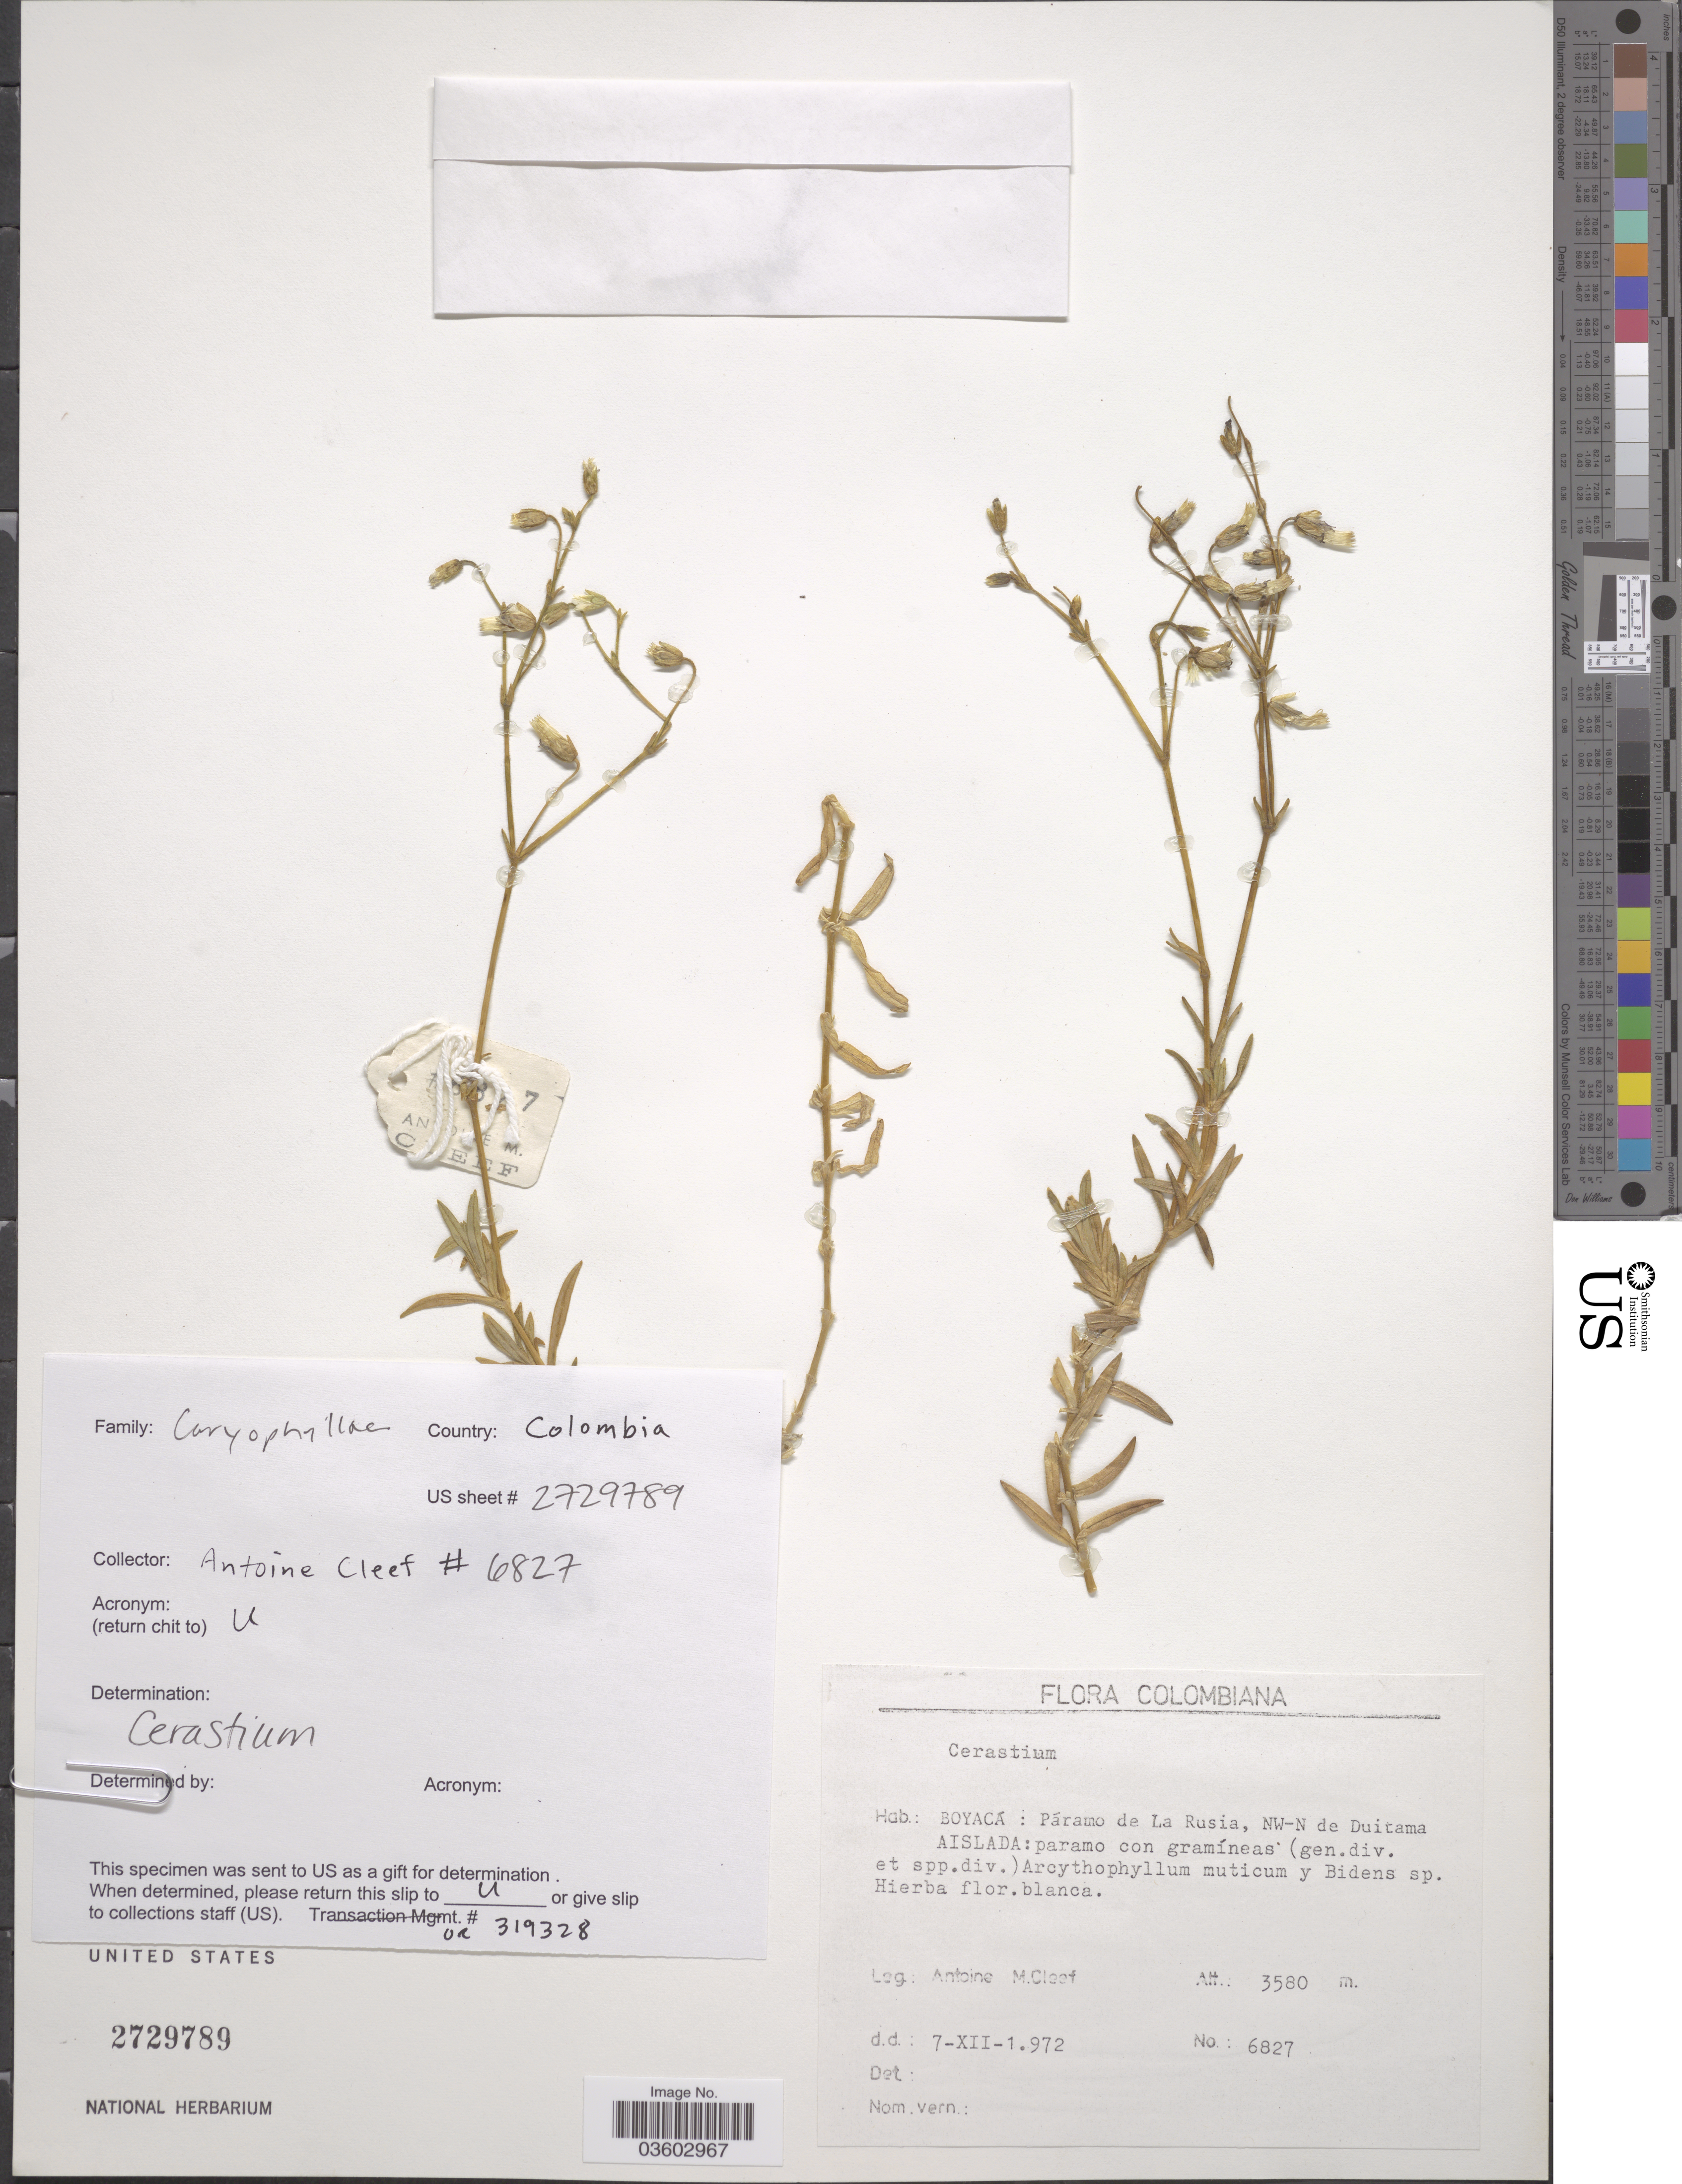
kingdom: Plantae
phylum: Tracheophyta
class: Magnoliopsida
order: Caryophyllales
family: Caryophyllaceae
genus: Cerastium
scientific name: Cerastium sp.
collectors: A. M. Cleef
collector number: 6827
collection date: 1972-12-07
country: Colombia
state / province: Boyacá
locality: Páramo de La Rusia, NW-N de Duitama Aislada: paramo con gramíneas (gen.div. et spp.div.).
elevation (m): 3580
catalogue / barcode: US 2729789